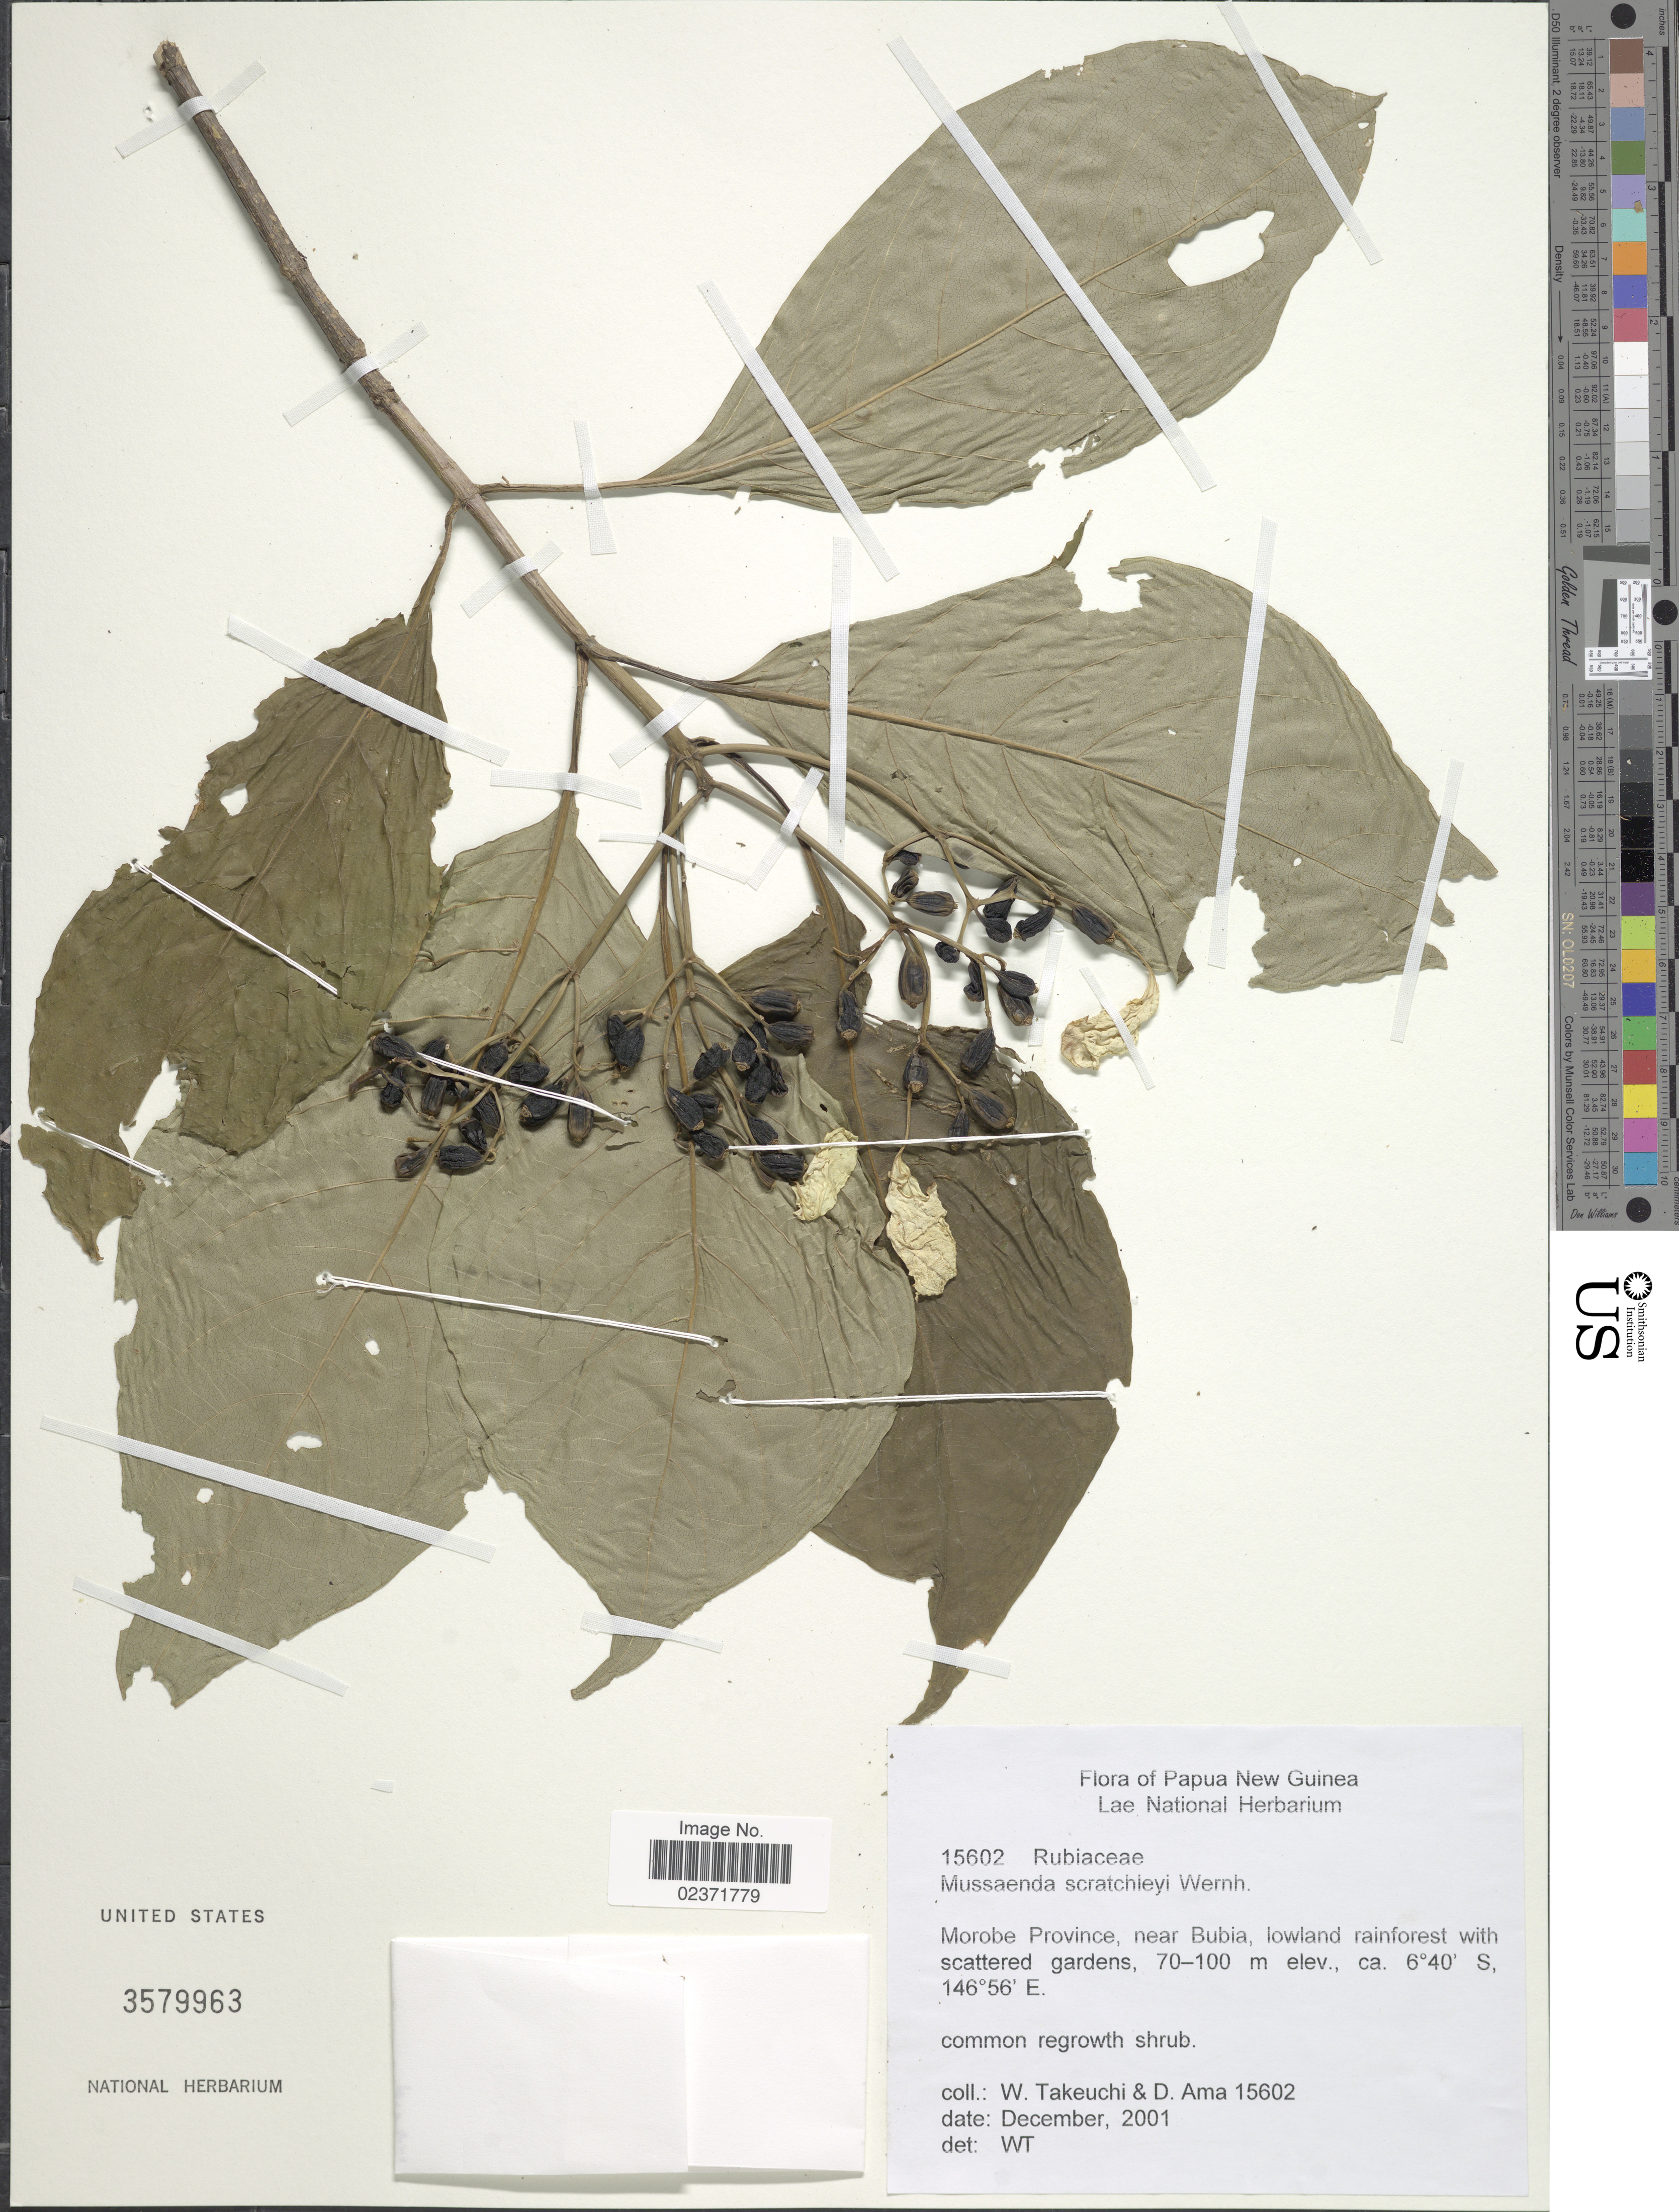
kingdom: Plantae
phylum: Tracheophyta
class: Magnoliopsida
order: Gentianales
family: Rubiaceae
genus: Mussaenda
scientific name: Mussaenda scratchleyi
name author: Wernham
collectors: W. Takeuchi & D. Ama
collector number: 15602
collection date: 2001-12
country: Papua New Guinea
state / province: Morobe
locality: Morobe Province, near Bubia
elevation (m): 70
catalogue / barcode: US 3579963